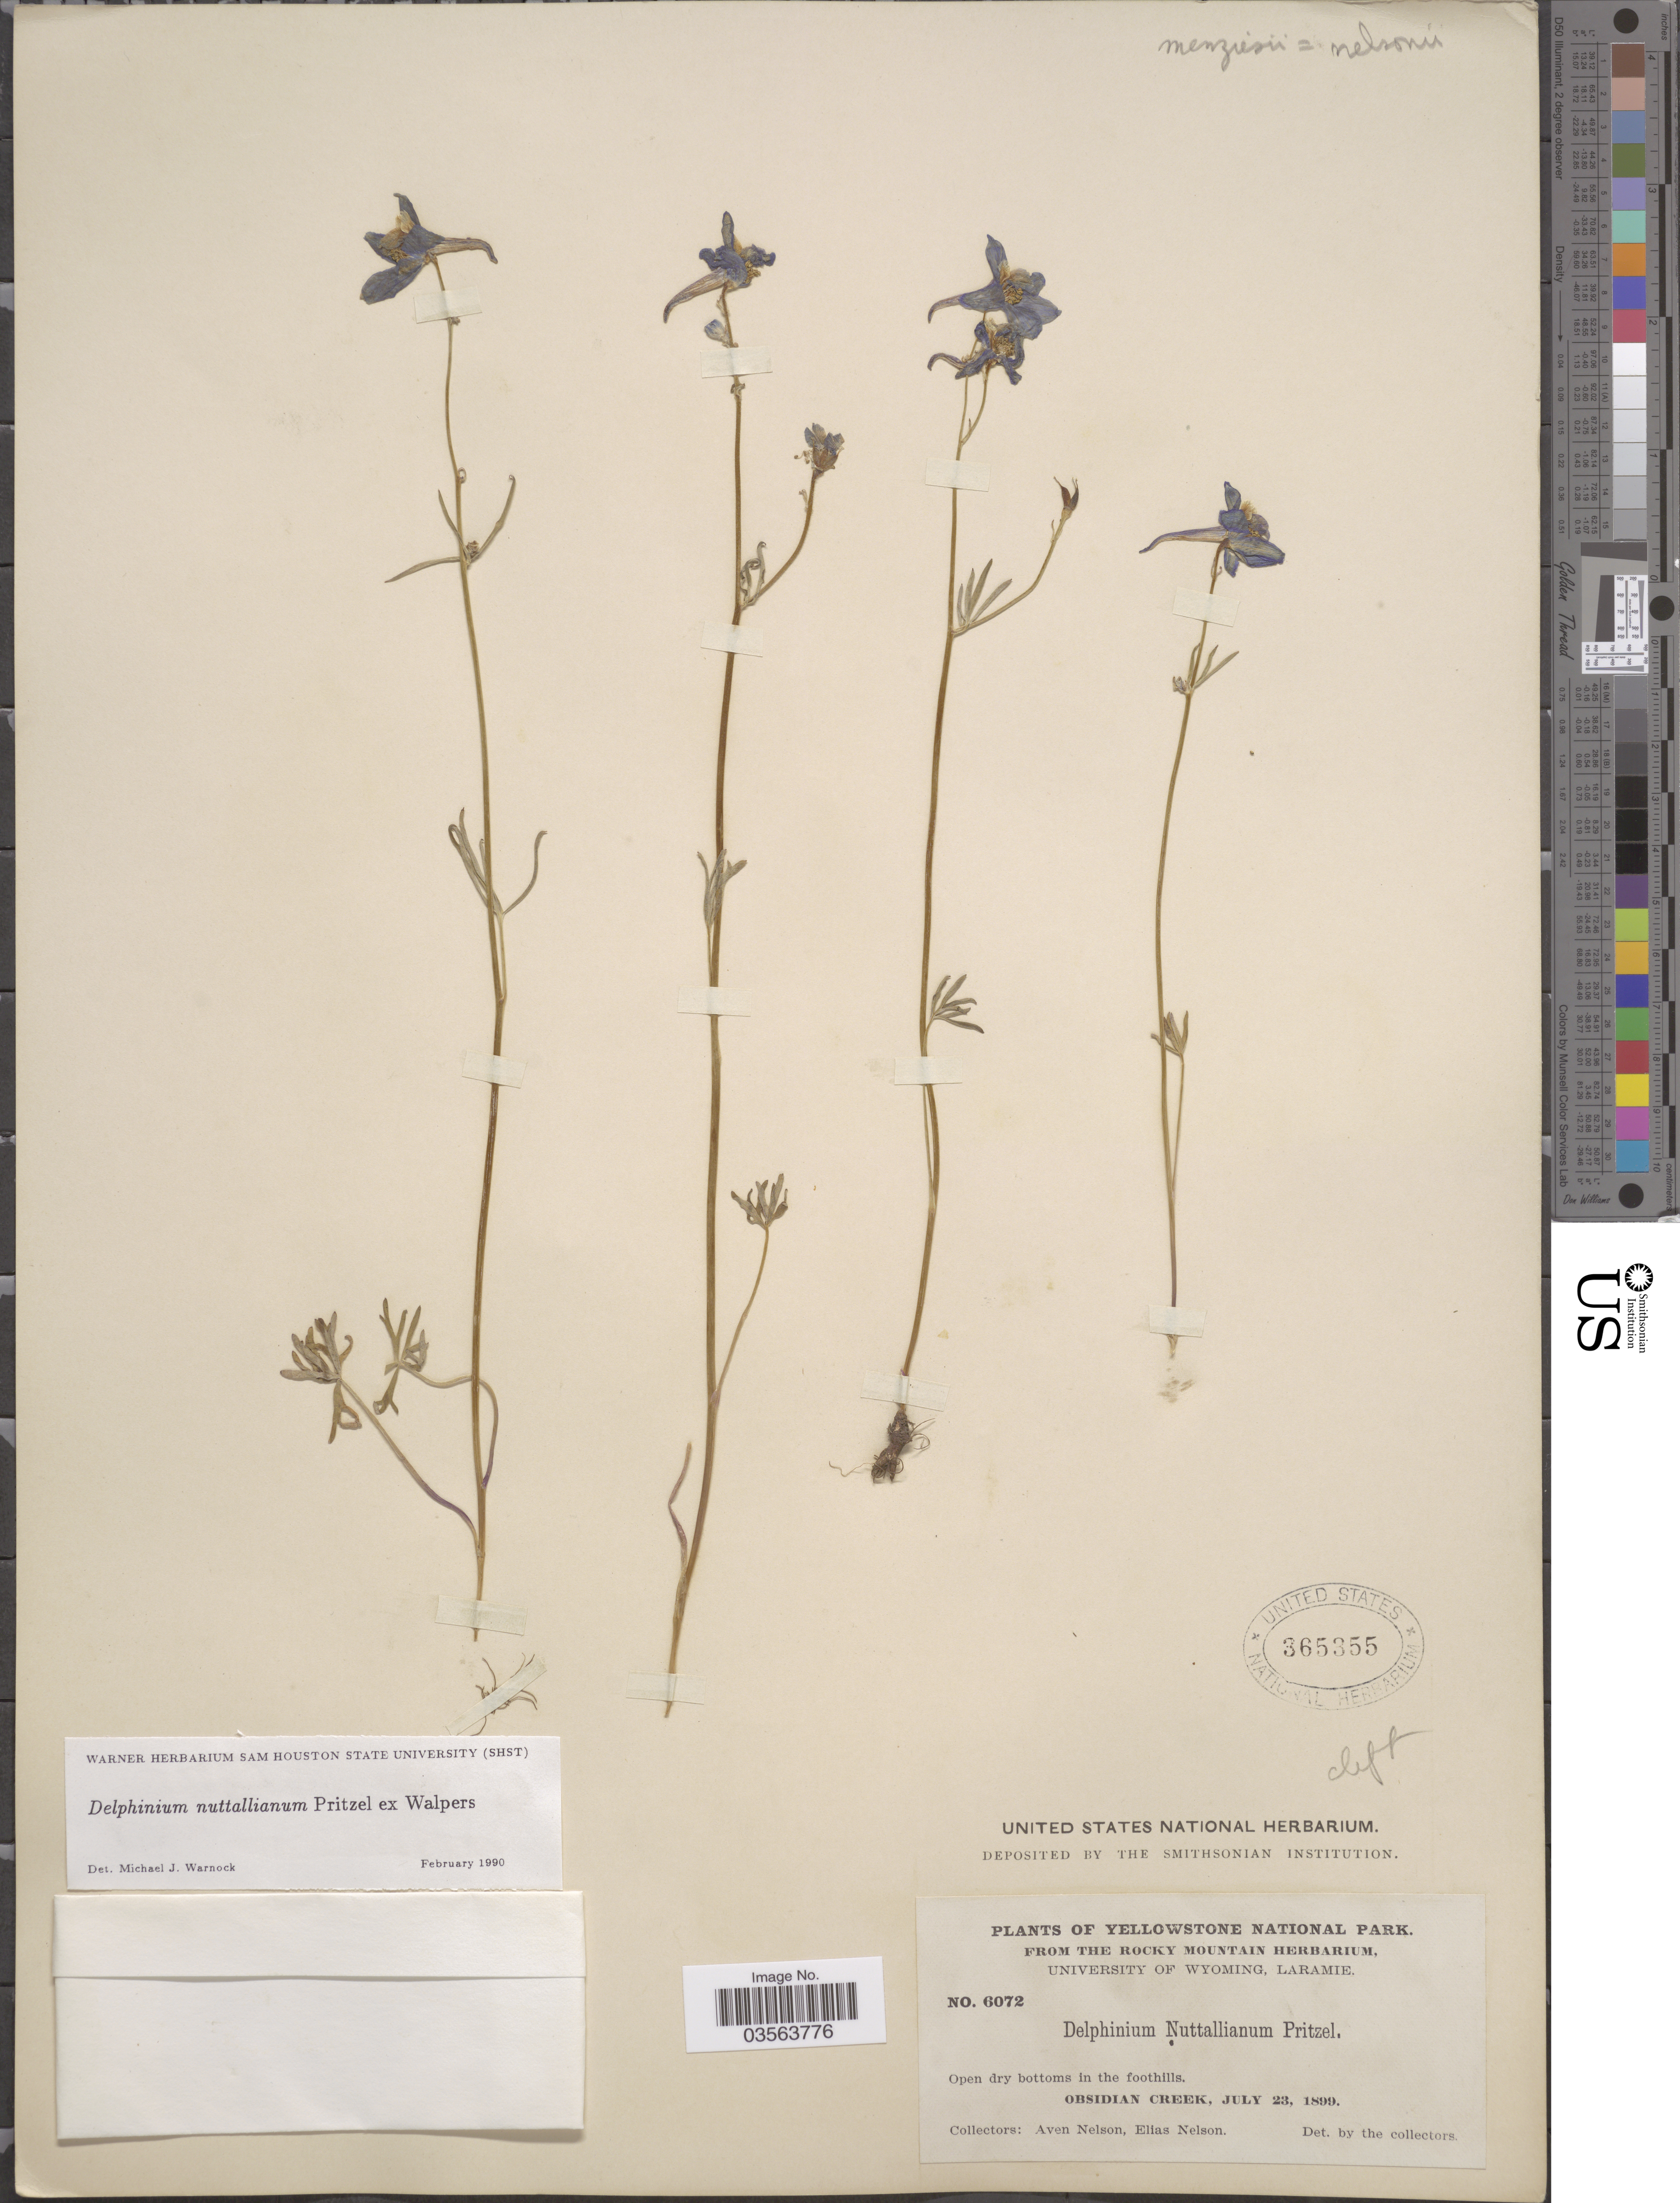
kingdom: Plantae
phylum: Tracheophyta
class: Magnoliopsida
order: Ranunculales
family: Ranunculaceae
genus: Delphinium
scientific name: Delphinium nuttallianum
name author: E. Pritz. ex Walpers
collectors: A. Nelson & E. Nelson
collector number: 6072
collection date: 1899-07-23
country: United States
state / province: Wyoming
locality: Yellowstone National Park. Open dry bottoms in the foothills. Obsidian Creek.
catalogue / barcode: US 365355